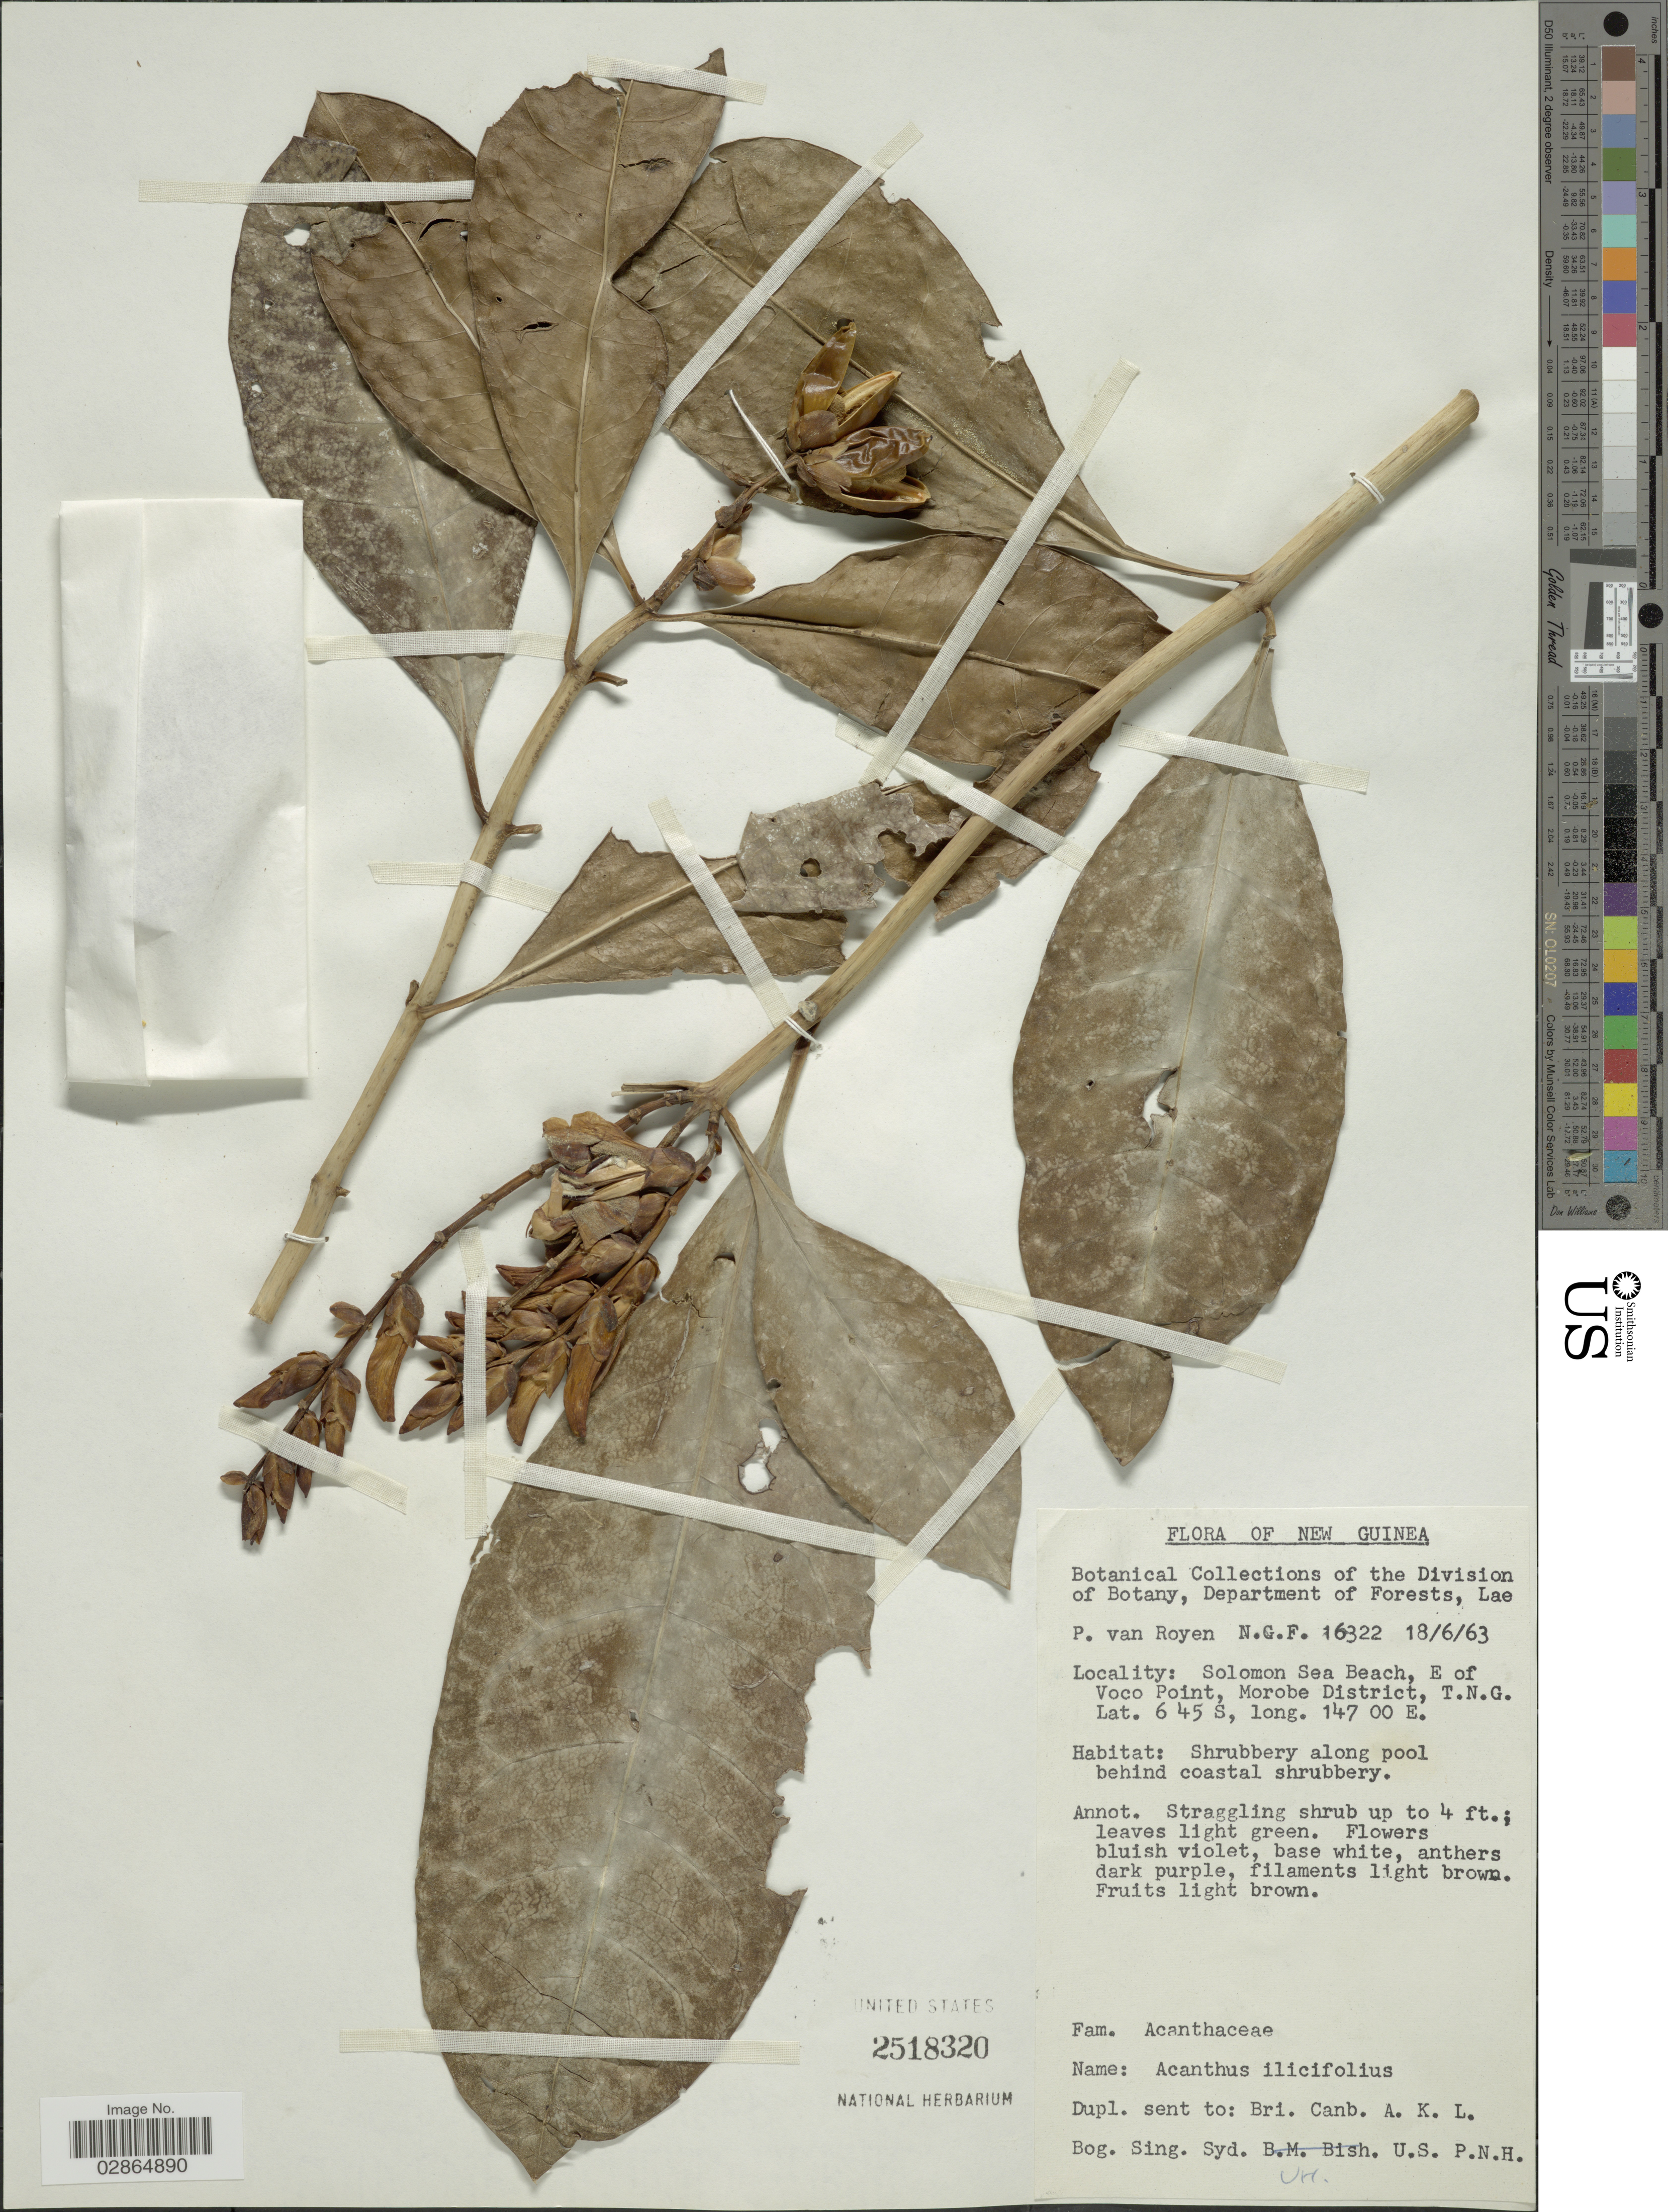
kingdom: Plantae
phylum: Tracheophyta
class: Magnoliopsida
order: Lamiales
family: Acanthaceae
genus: Acanthus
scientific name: Acanthus ilicifolius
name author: L.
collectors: P. van Royen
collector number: N.G.F. 16322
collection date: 1963-06-18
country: Papua New Guinea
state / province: Morobe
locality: New Guinea, Solomon Sea Beach, E of Voco Point, Morobe District, T.N.G.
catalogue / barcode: US 2518320